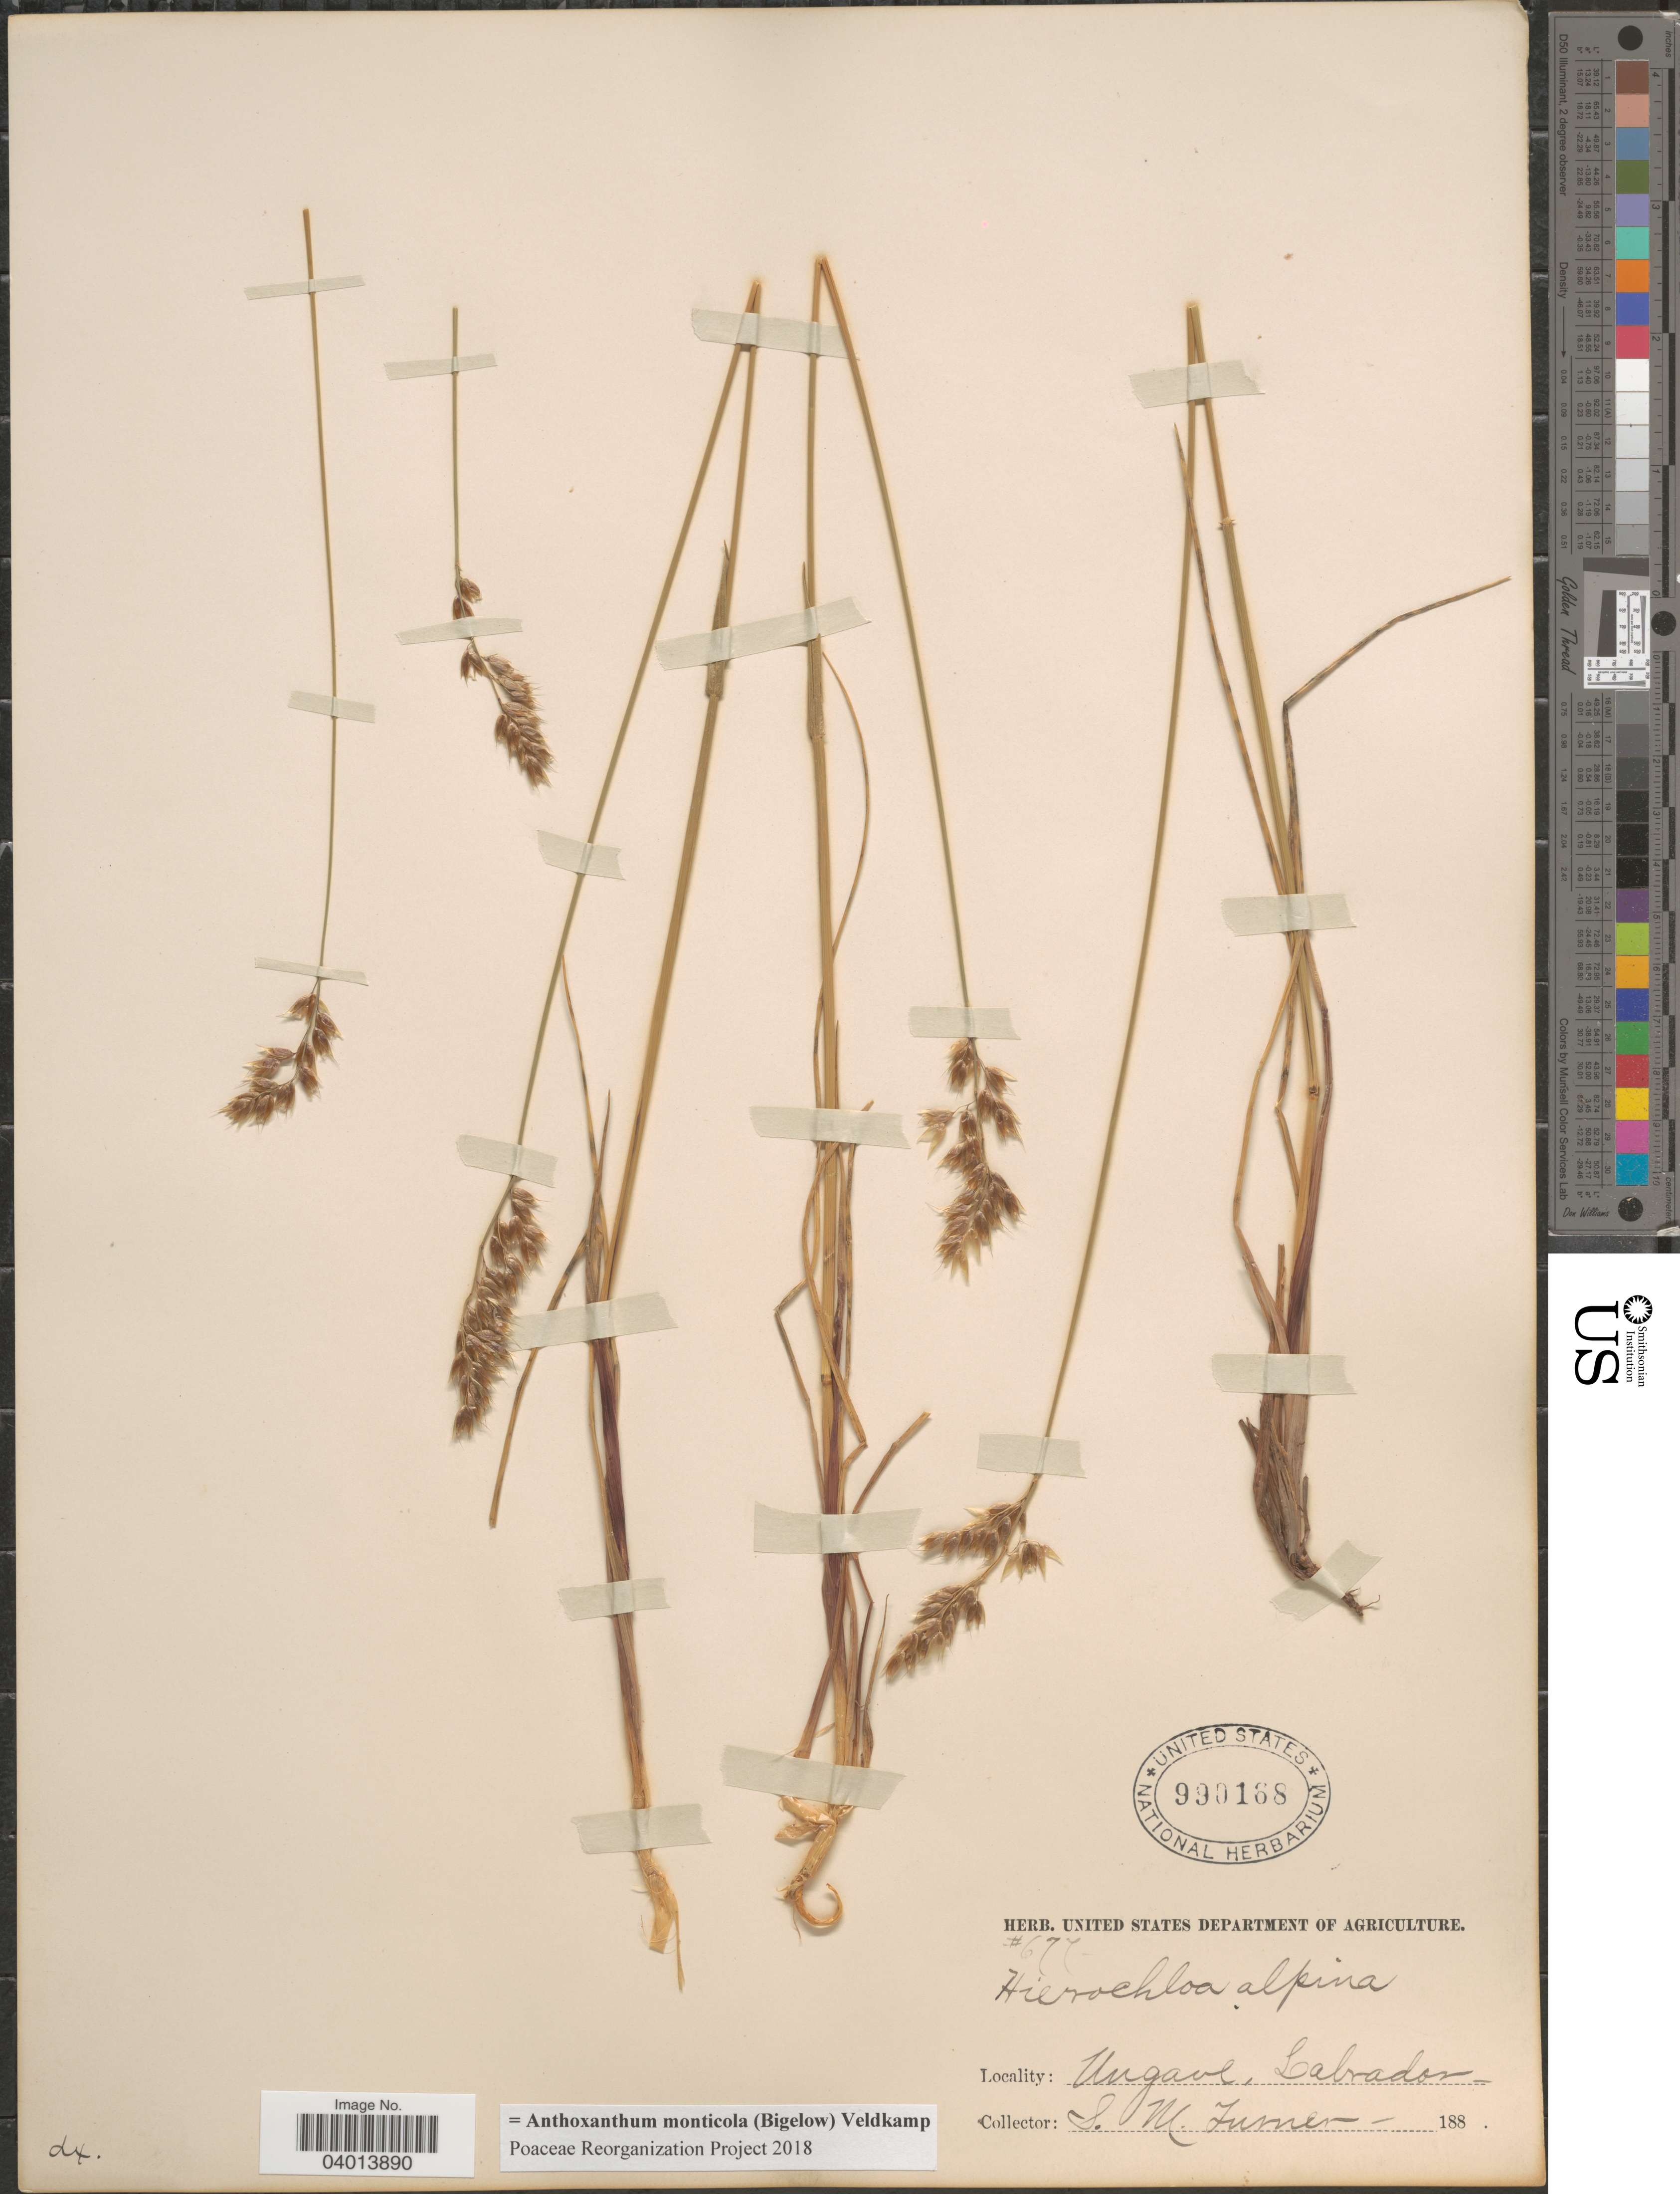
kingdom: Plantae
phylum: Tracheophyta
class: Liliopsida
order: Poales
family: Poaceae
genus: Anthoxanthum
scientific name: Anthoxanthum monticola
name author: (Bigelow) Veldkamp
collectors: L. M. Turner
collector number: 677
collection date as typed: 188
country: Canada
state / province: Newfoundland and Labrador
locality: Ungave, Labrador.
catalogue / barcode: US 990168